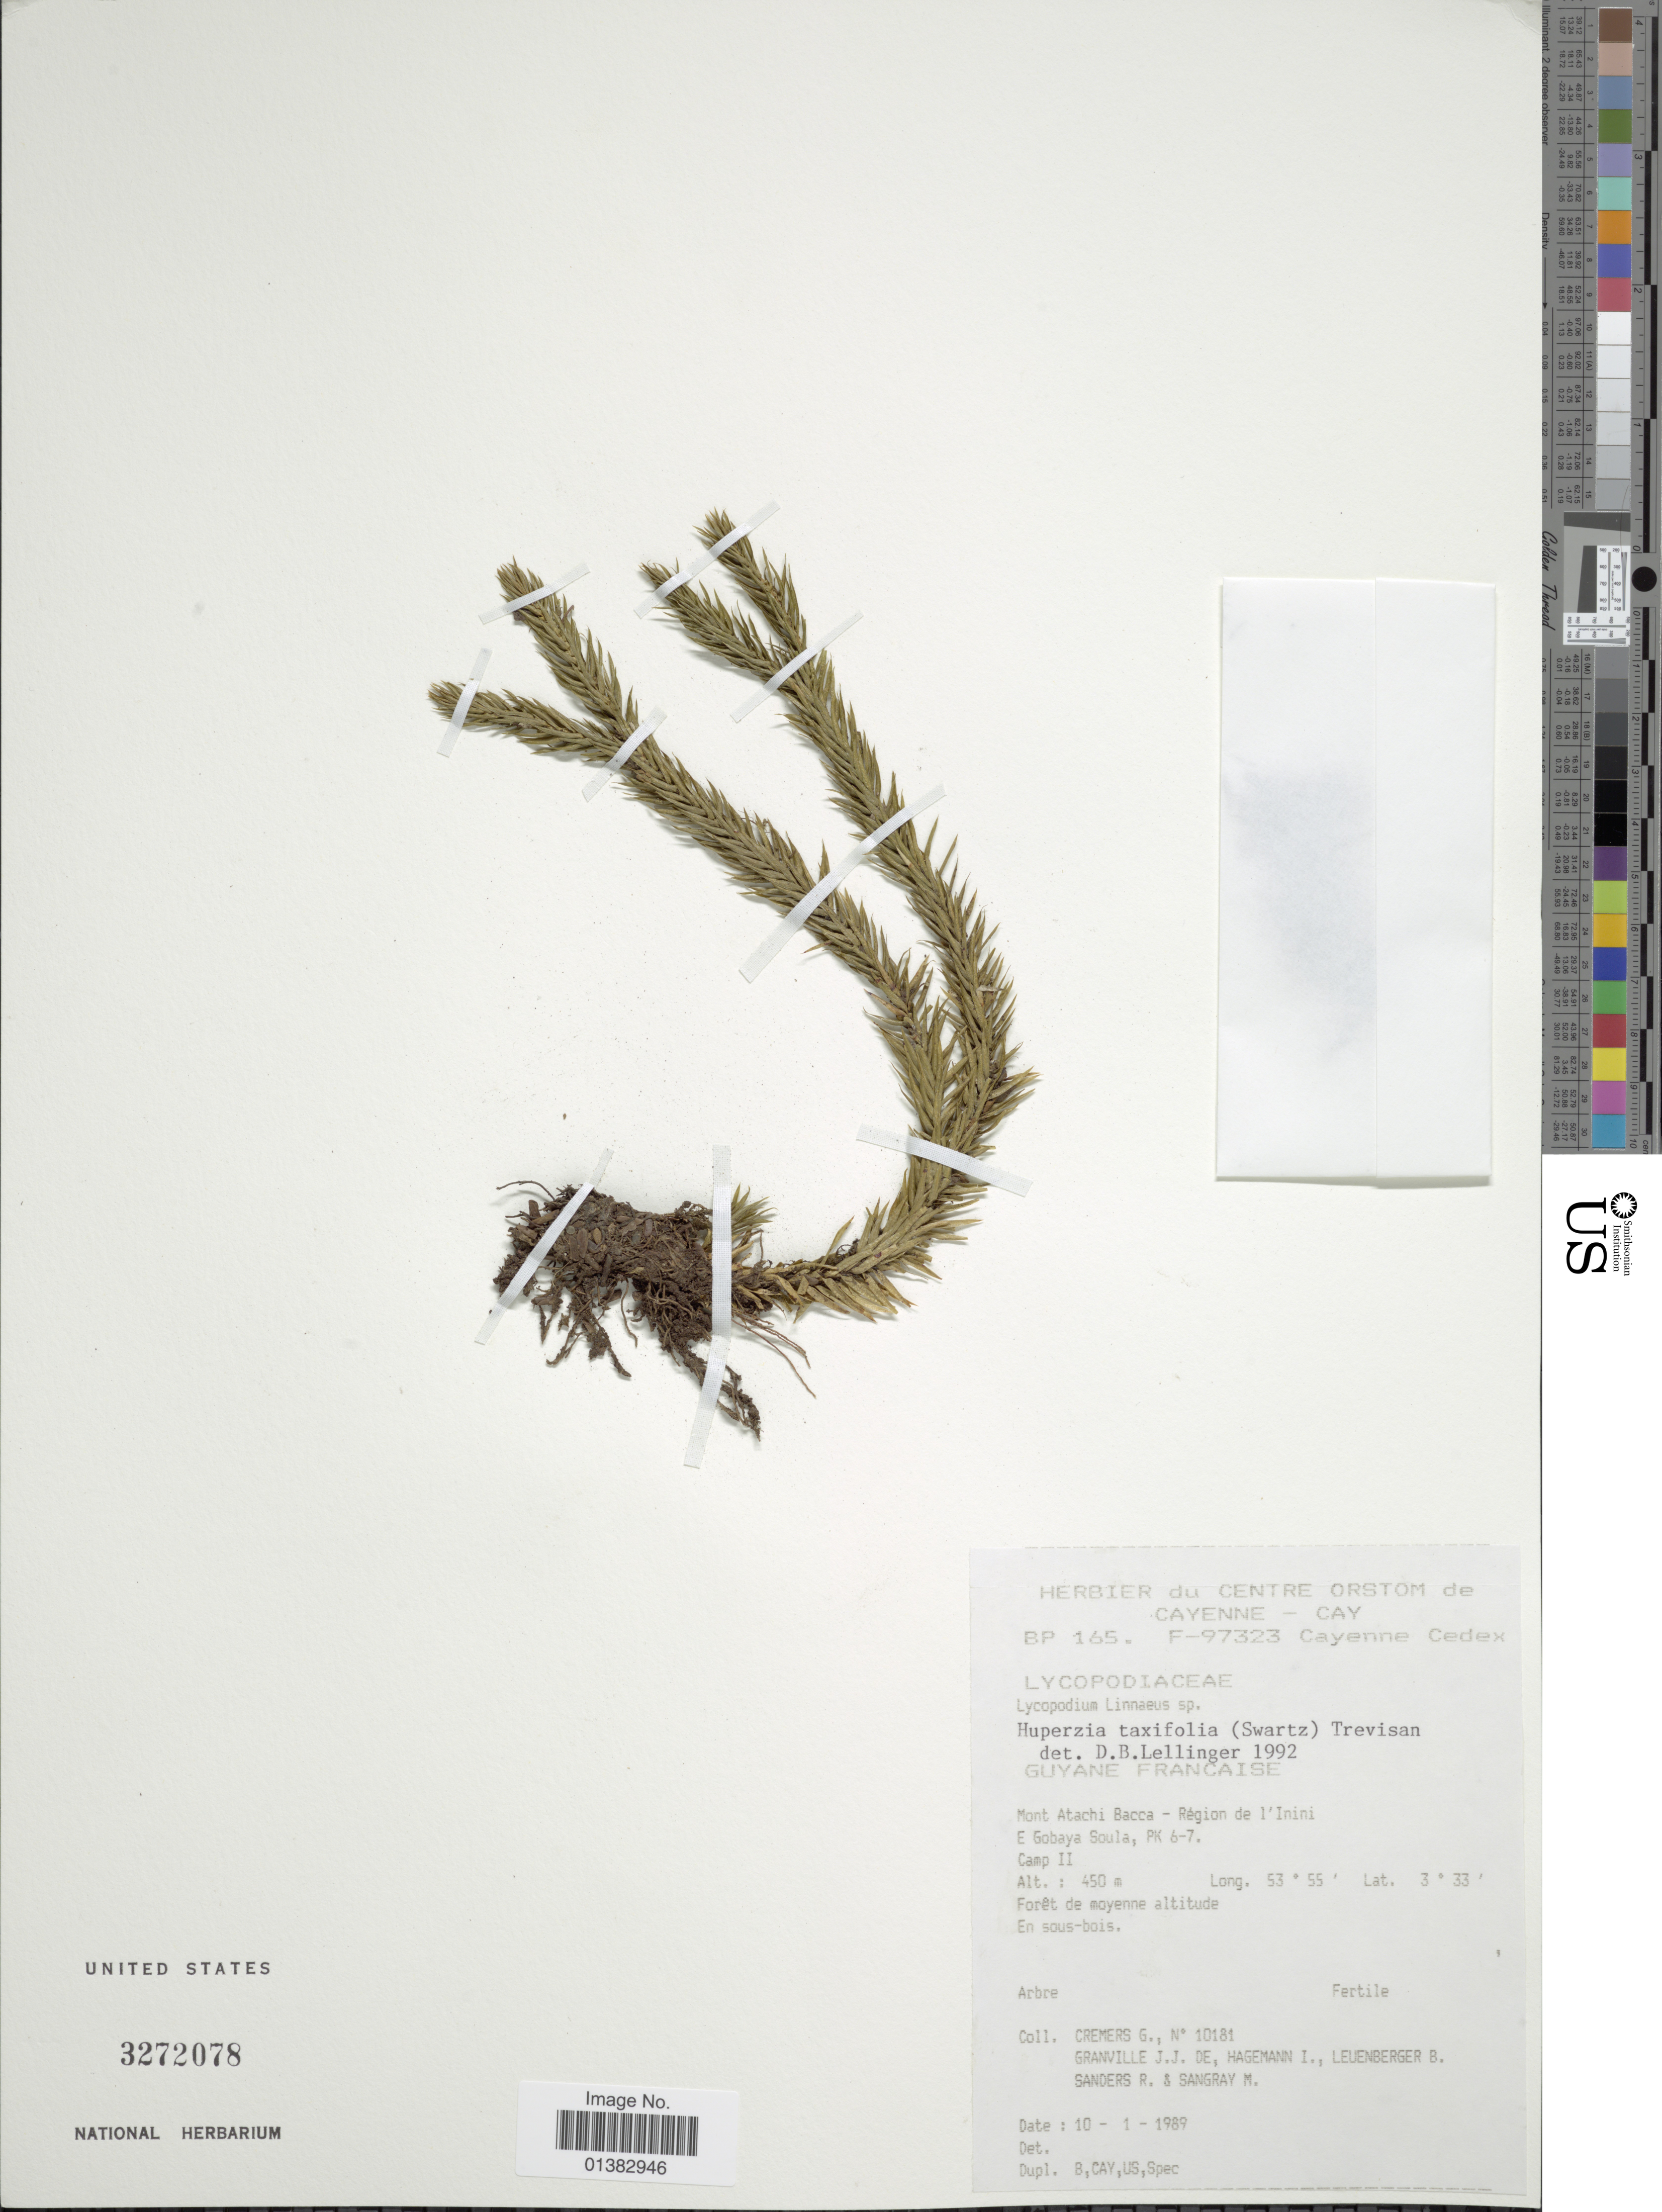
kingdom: Plantae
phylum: Tracheophyta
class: Lycopodiopsida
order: Lycopodiales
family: Lycopodiaceae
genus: Phlegmariurus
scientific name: Phlegmariurus taxifolius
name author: (Sw.) Á. Löve & D. Löve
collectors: G. Cremers, J.-J. de Granville, I. Hagemann, B. Leuenberger & et al.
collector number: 10181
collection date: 1989-01-10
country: French Guiana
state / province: Inini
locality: Mont Atachi Bacca - Région de l' Inini, E Gobaya Soula, PK 6-7, Camp II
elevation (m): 450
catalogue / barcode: US 3272078